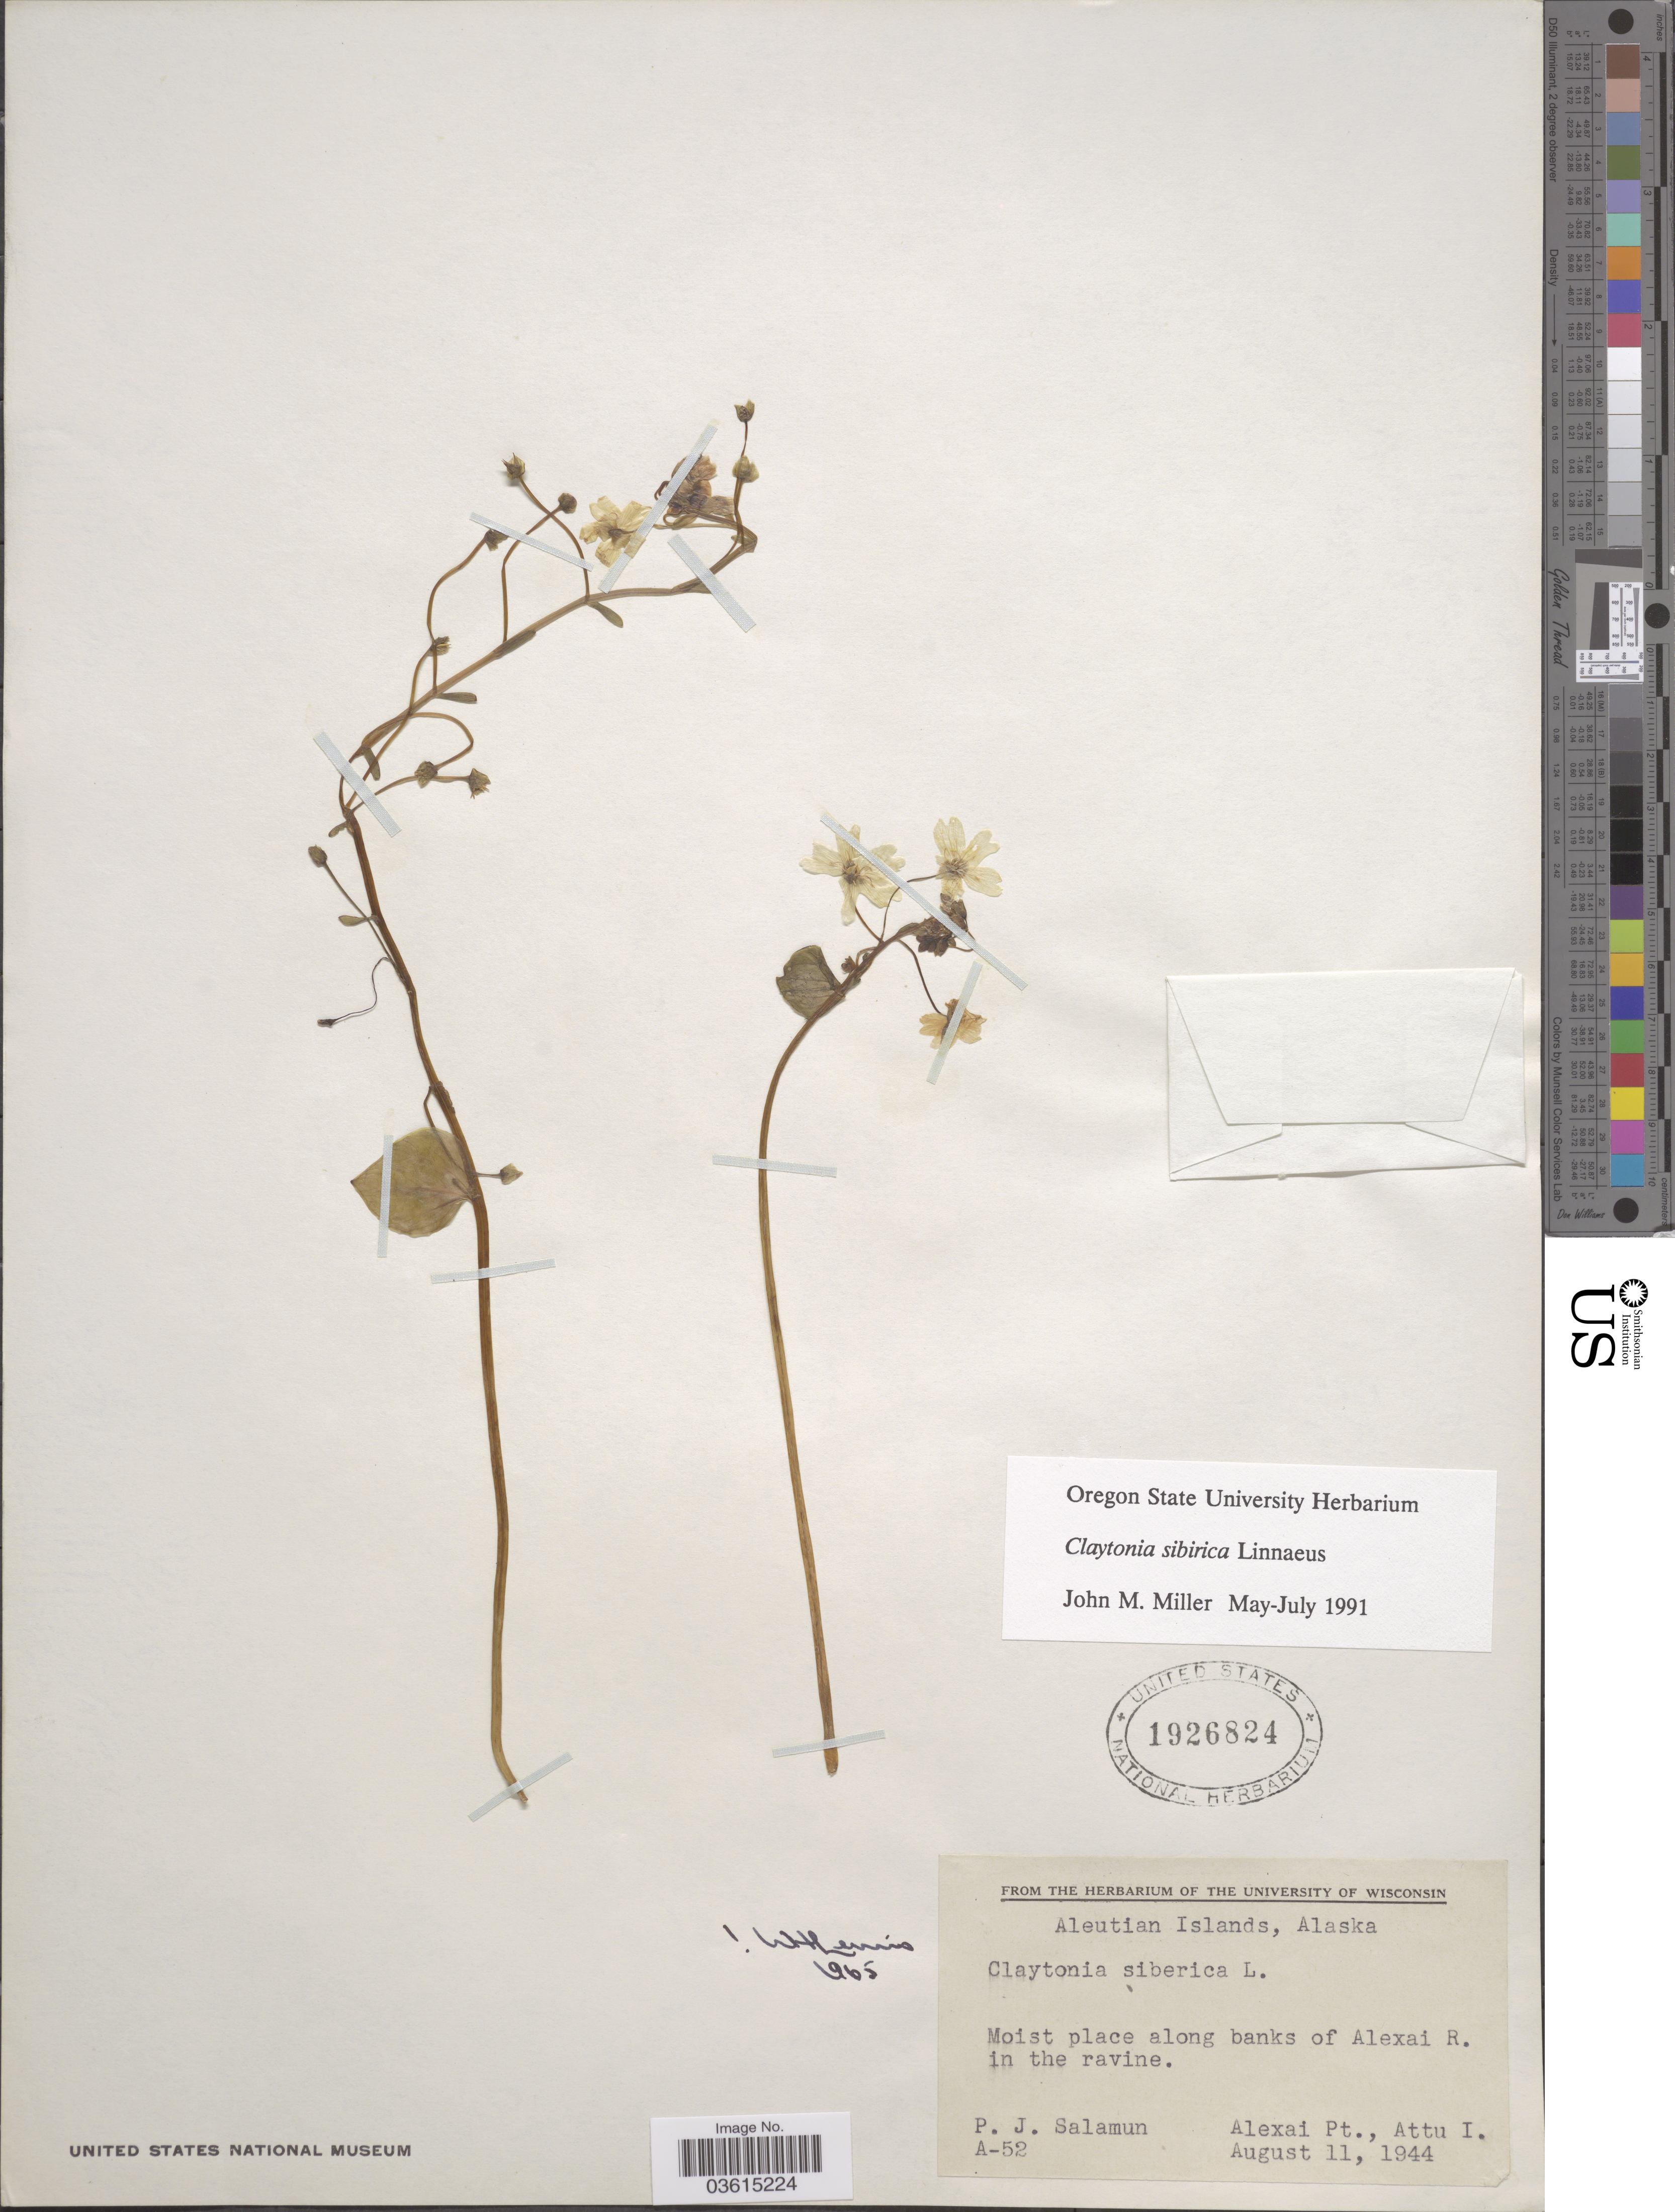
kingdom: Plantae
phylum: Tracheophyta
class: Magnoliopsida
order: Caryophyllales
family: Montiaceae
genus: Claytonia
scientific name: Claytonia sibirica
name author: L.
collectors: P. Salamun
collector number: A-52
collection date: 1944-08-11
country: United States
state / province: Alaska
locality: Aleutian Islands. Moist place along banks of Alexai R. in the ravine.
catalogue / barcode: US 1926824